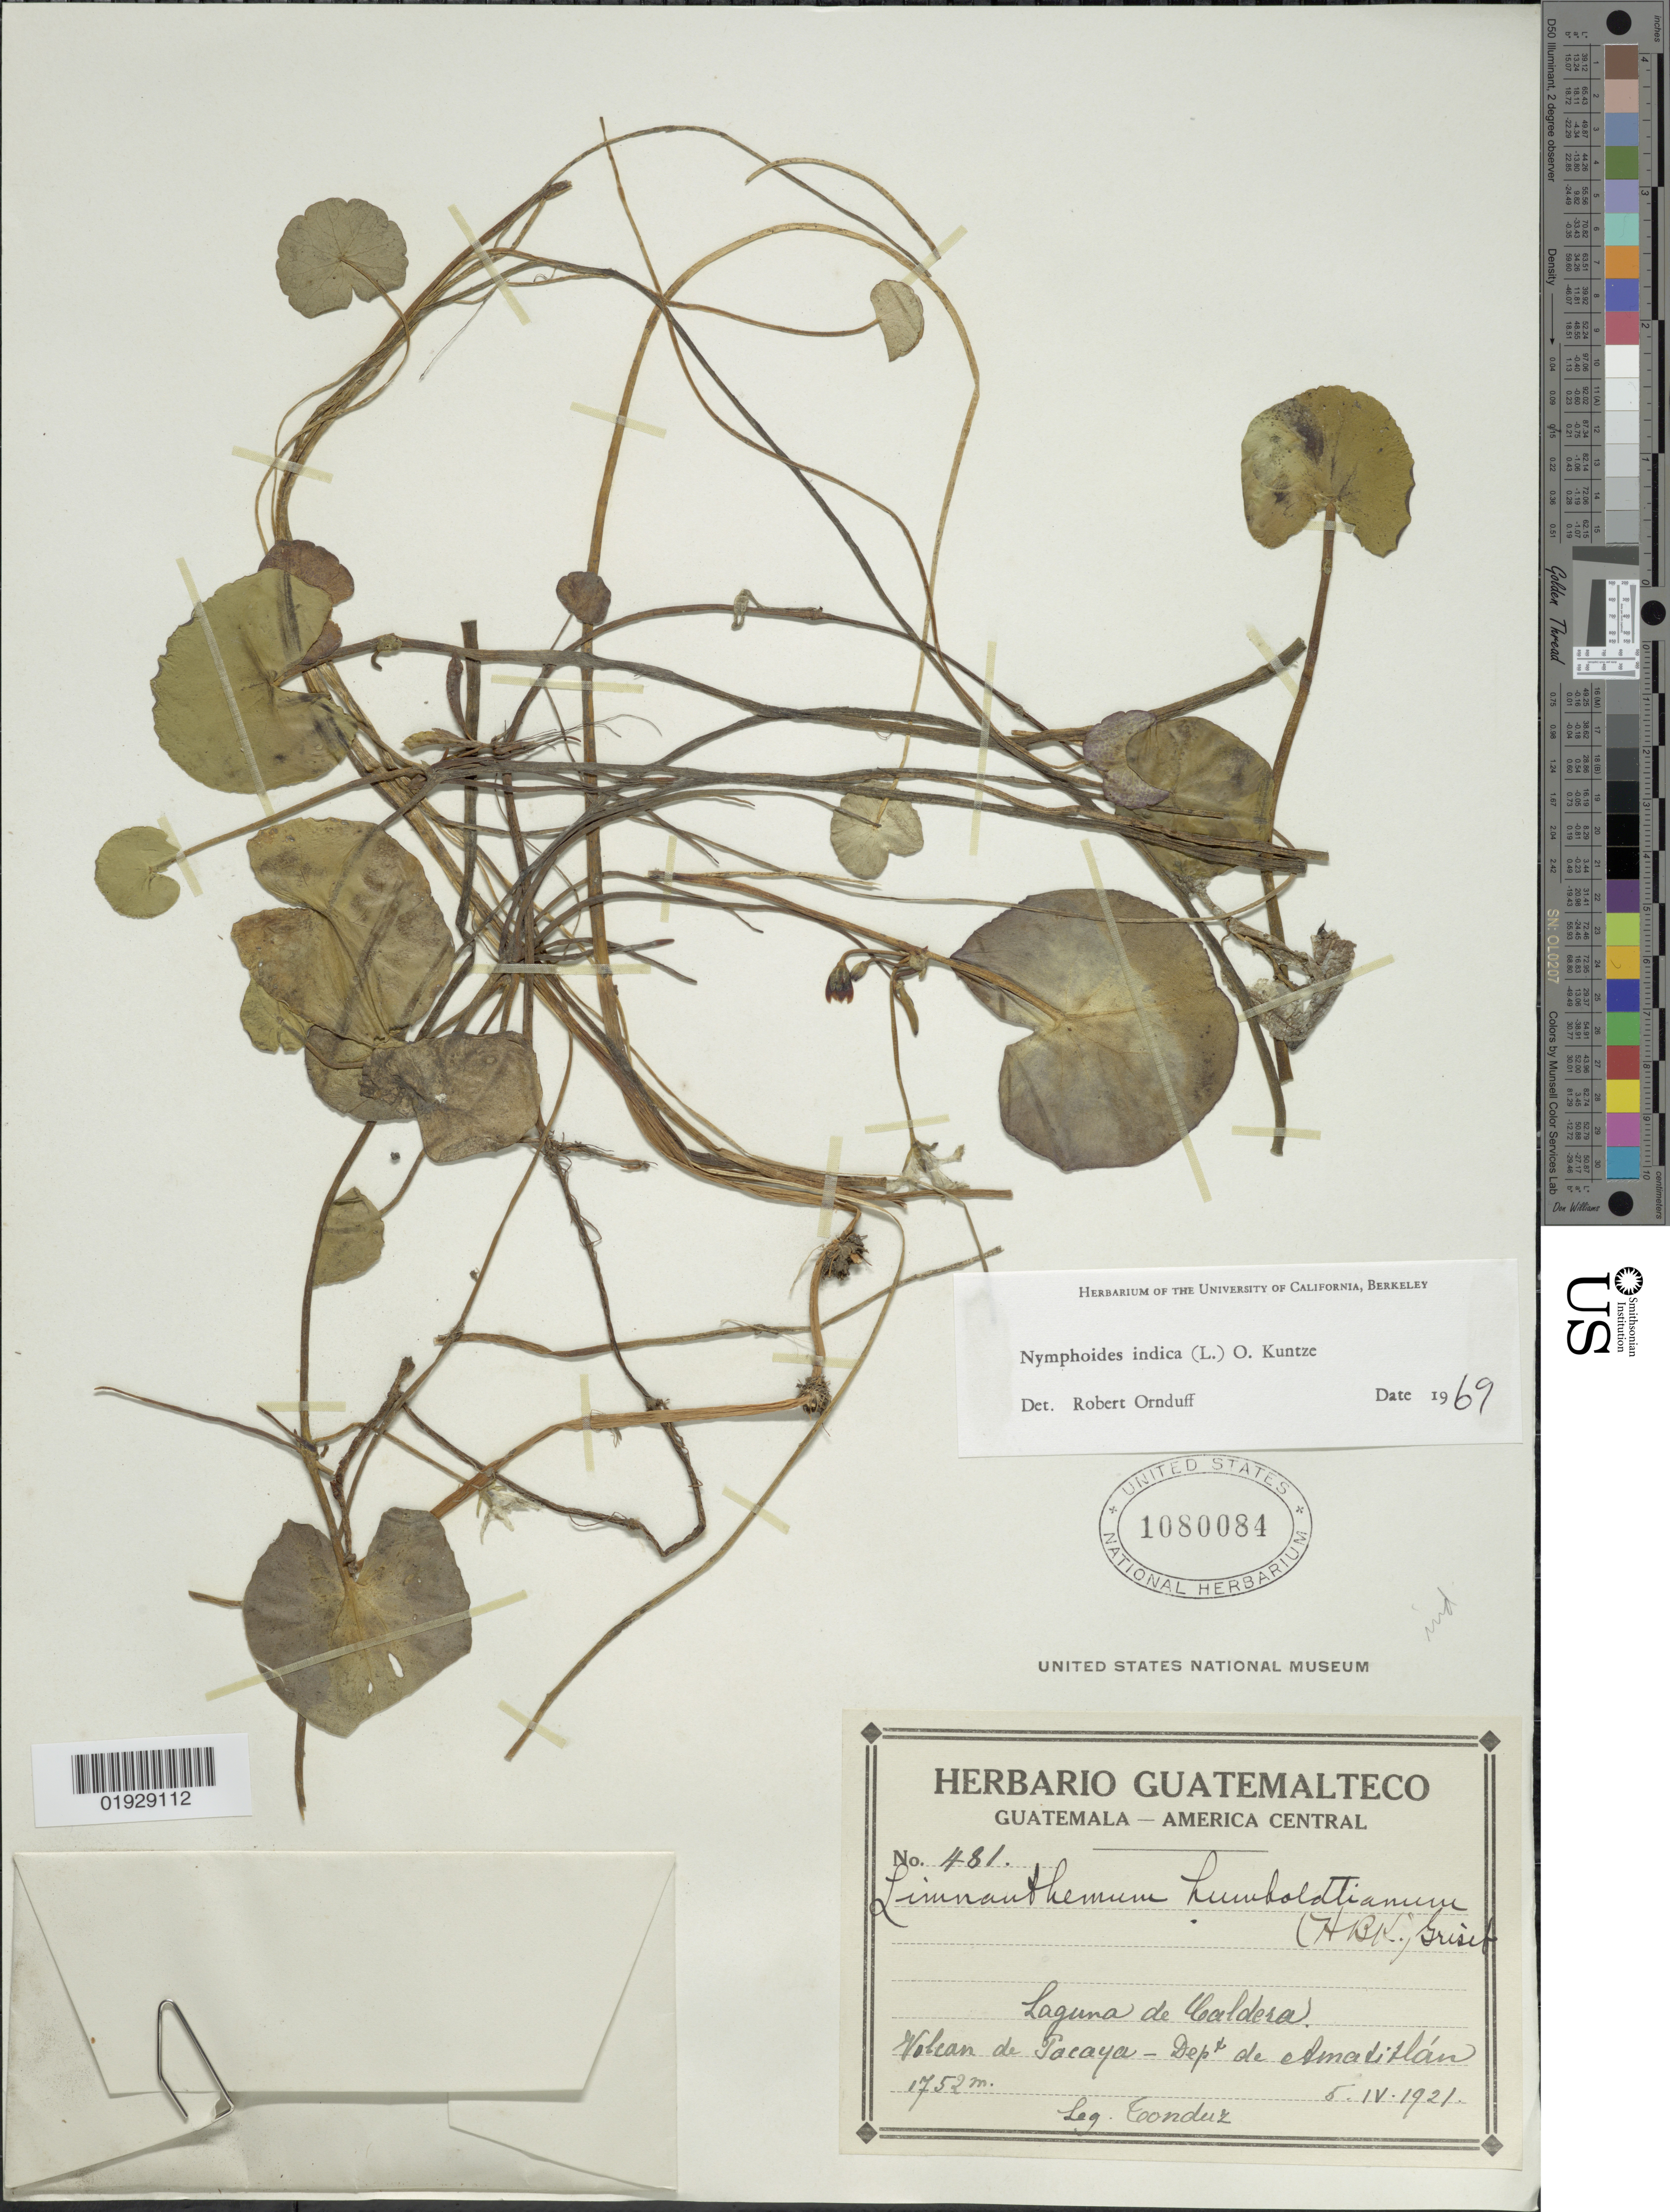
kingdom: Plantae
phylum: Tracheophyta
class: Magnoliopsida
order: Asterales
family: Menyanthaceae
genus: Nymphoides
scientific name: Nymphoides indica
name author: (L.) Kuntze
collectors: Tonduz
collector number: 481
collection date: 1921-04-05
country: Guatemala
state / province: Guatemala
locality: Laguna de Caldera. Volcan de Pacaya - Dept de Amatitlán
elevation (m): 1752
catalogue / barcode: US 1080084